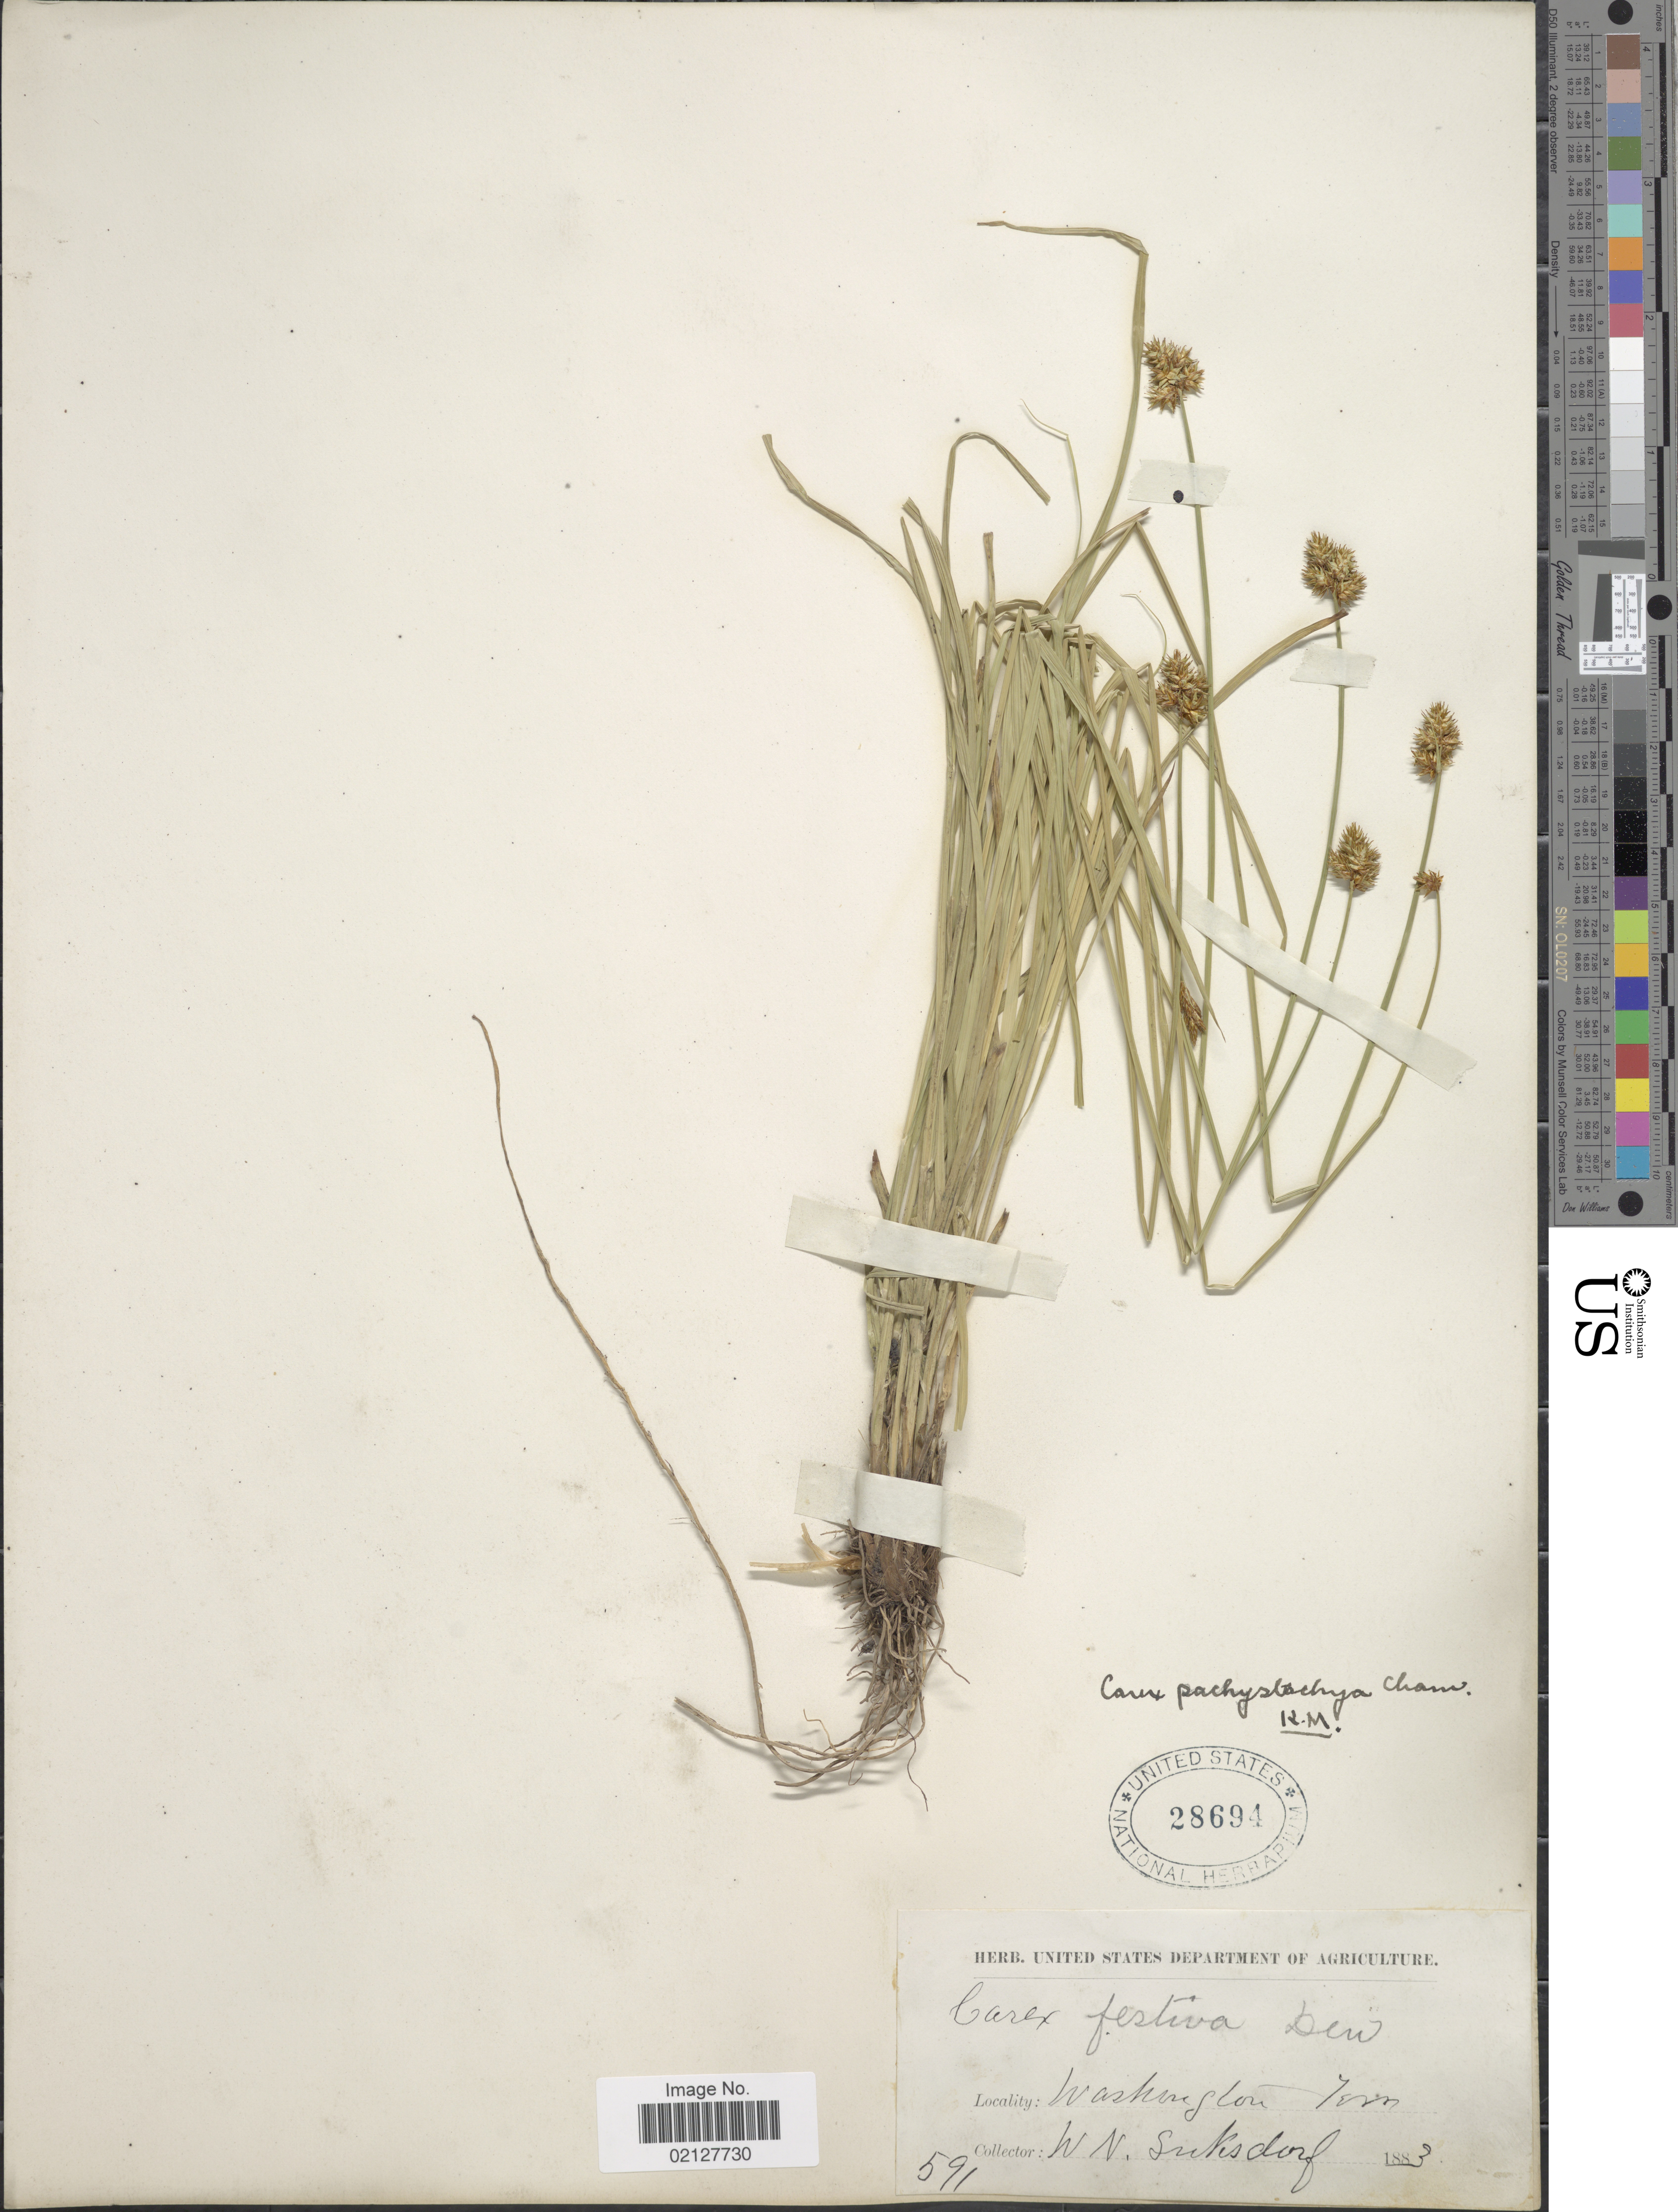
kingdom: Plantae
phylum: Tracheophyta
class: Liliopsida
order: Poales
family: Cyperaceae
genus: Carex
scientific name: Carex pachystachya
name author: Cham. ex Steud.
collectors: W. N. Suksdorf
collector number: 591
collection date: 1883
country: United States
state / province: Washington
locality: Washington Terr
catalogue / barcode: US 28694